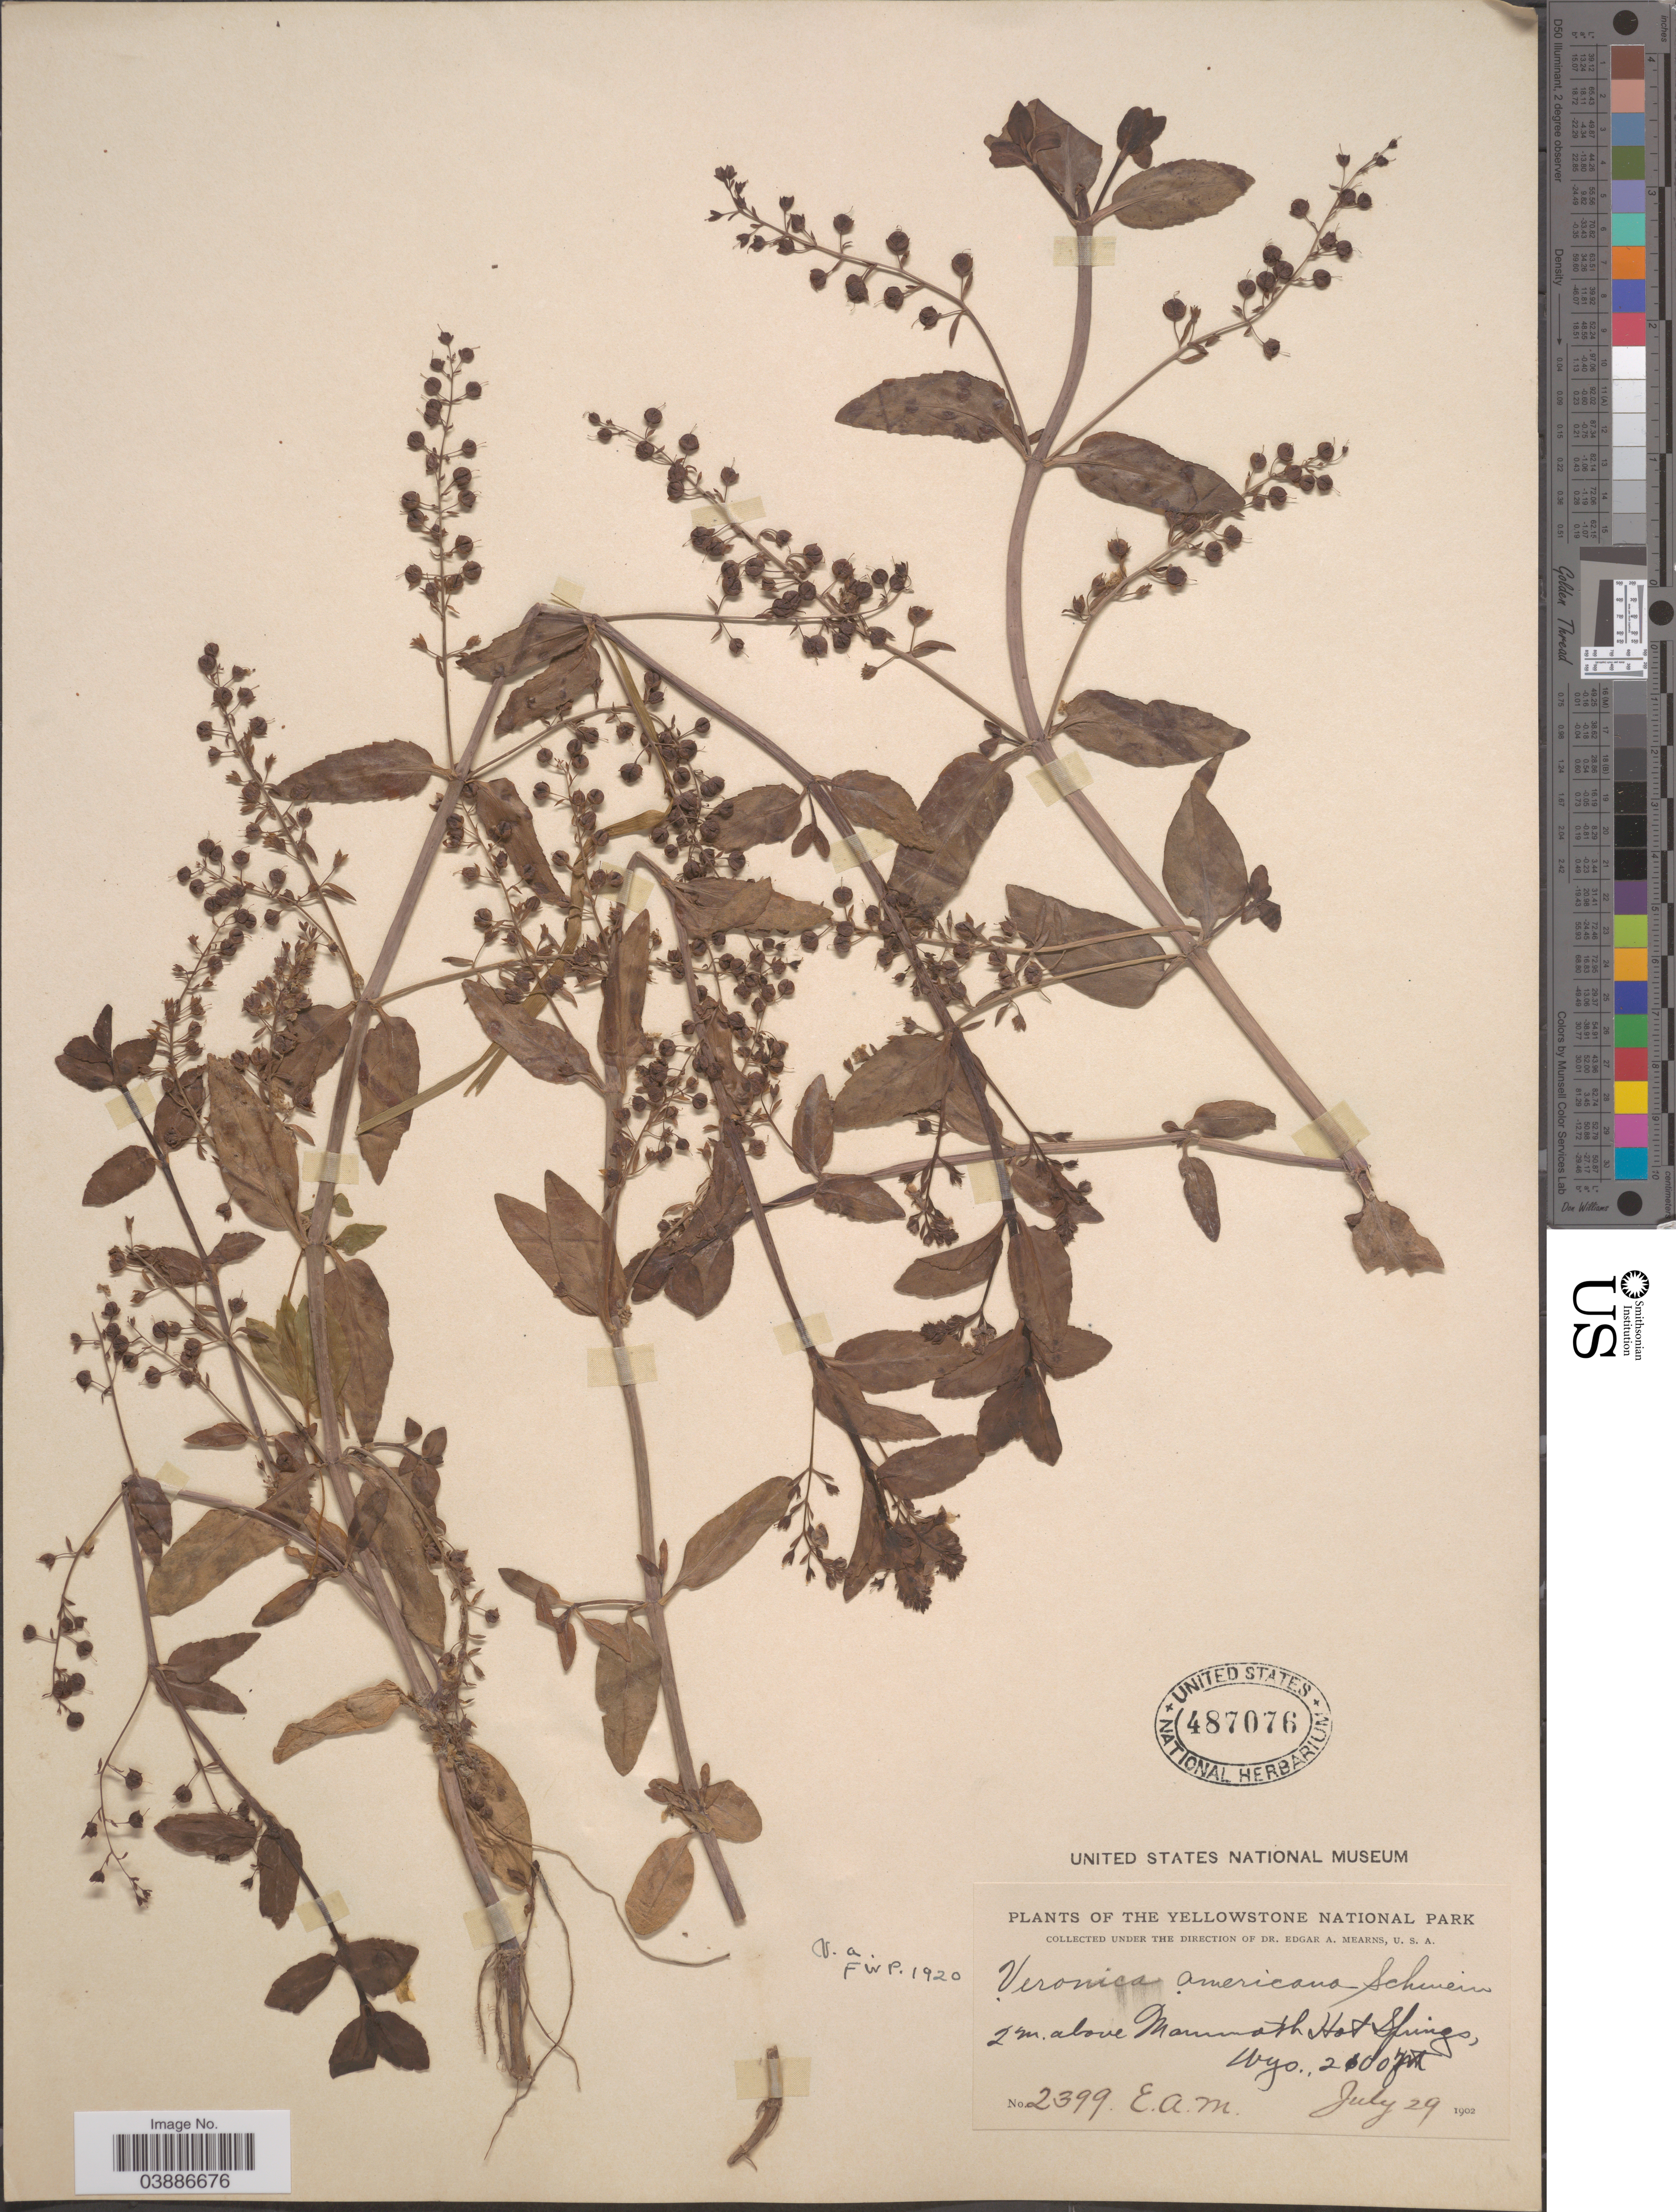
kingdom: Plantae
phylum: Tracheophyta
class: Magnoliopsida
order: Lamiales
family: Plantaginaceae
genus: Veronica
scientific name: Veronica americana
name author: Schwein. ex Benth.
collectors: E. A. Mearns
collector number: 2399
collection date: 1902-07-29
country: United States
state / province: Wyoming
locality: Yellowstone National Park. 2 m. above Mammoth Hot Springs.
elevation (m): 640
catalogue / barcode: US 487076